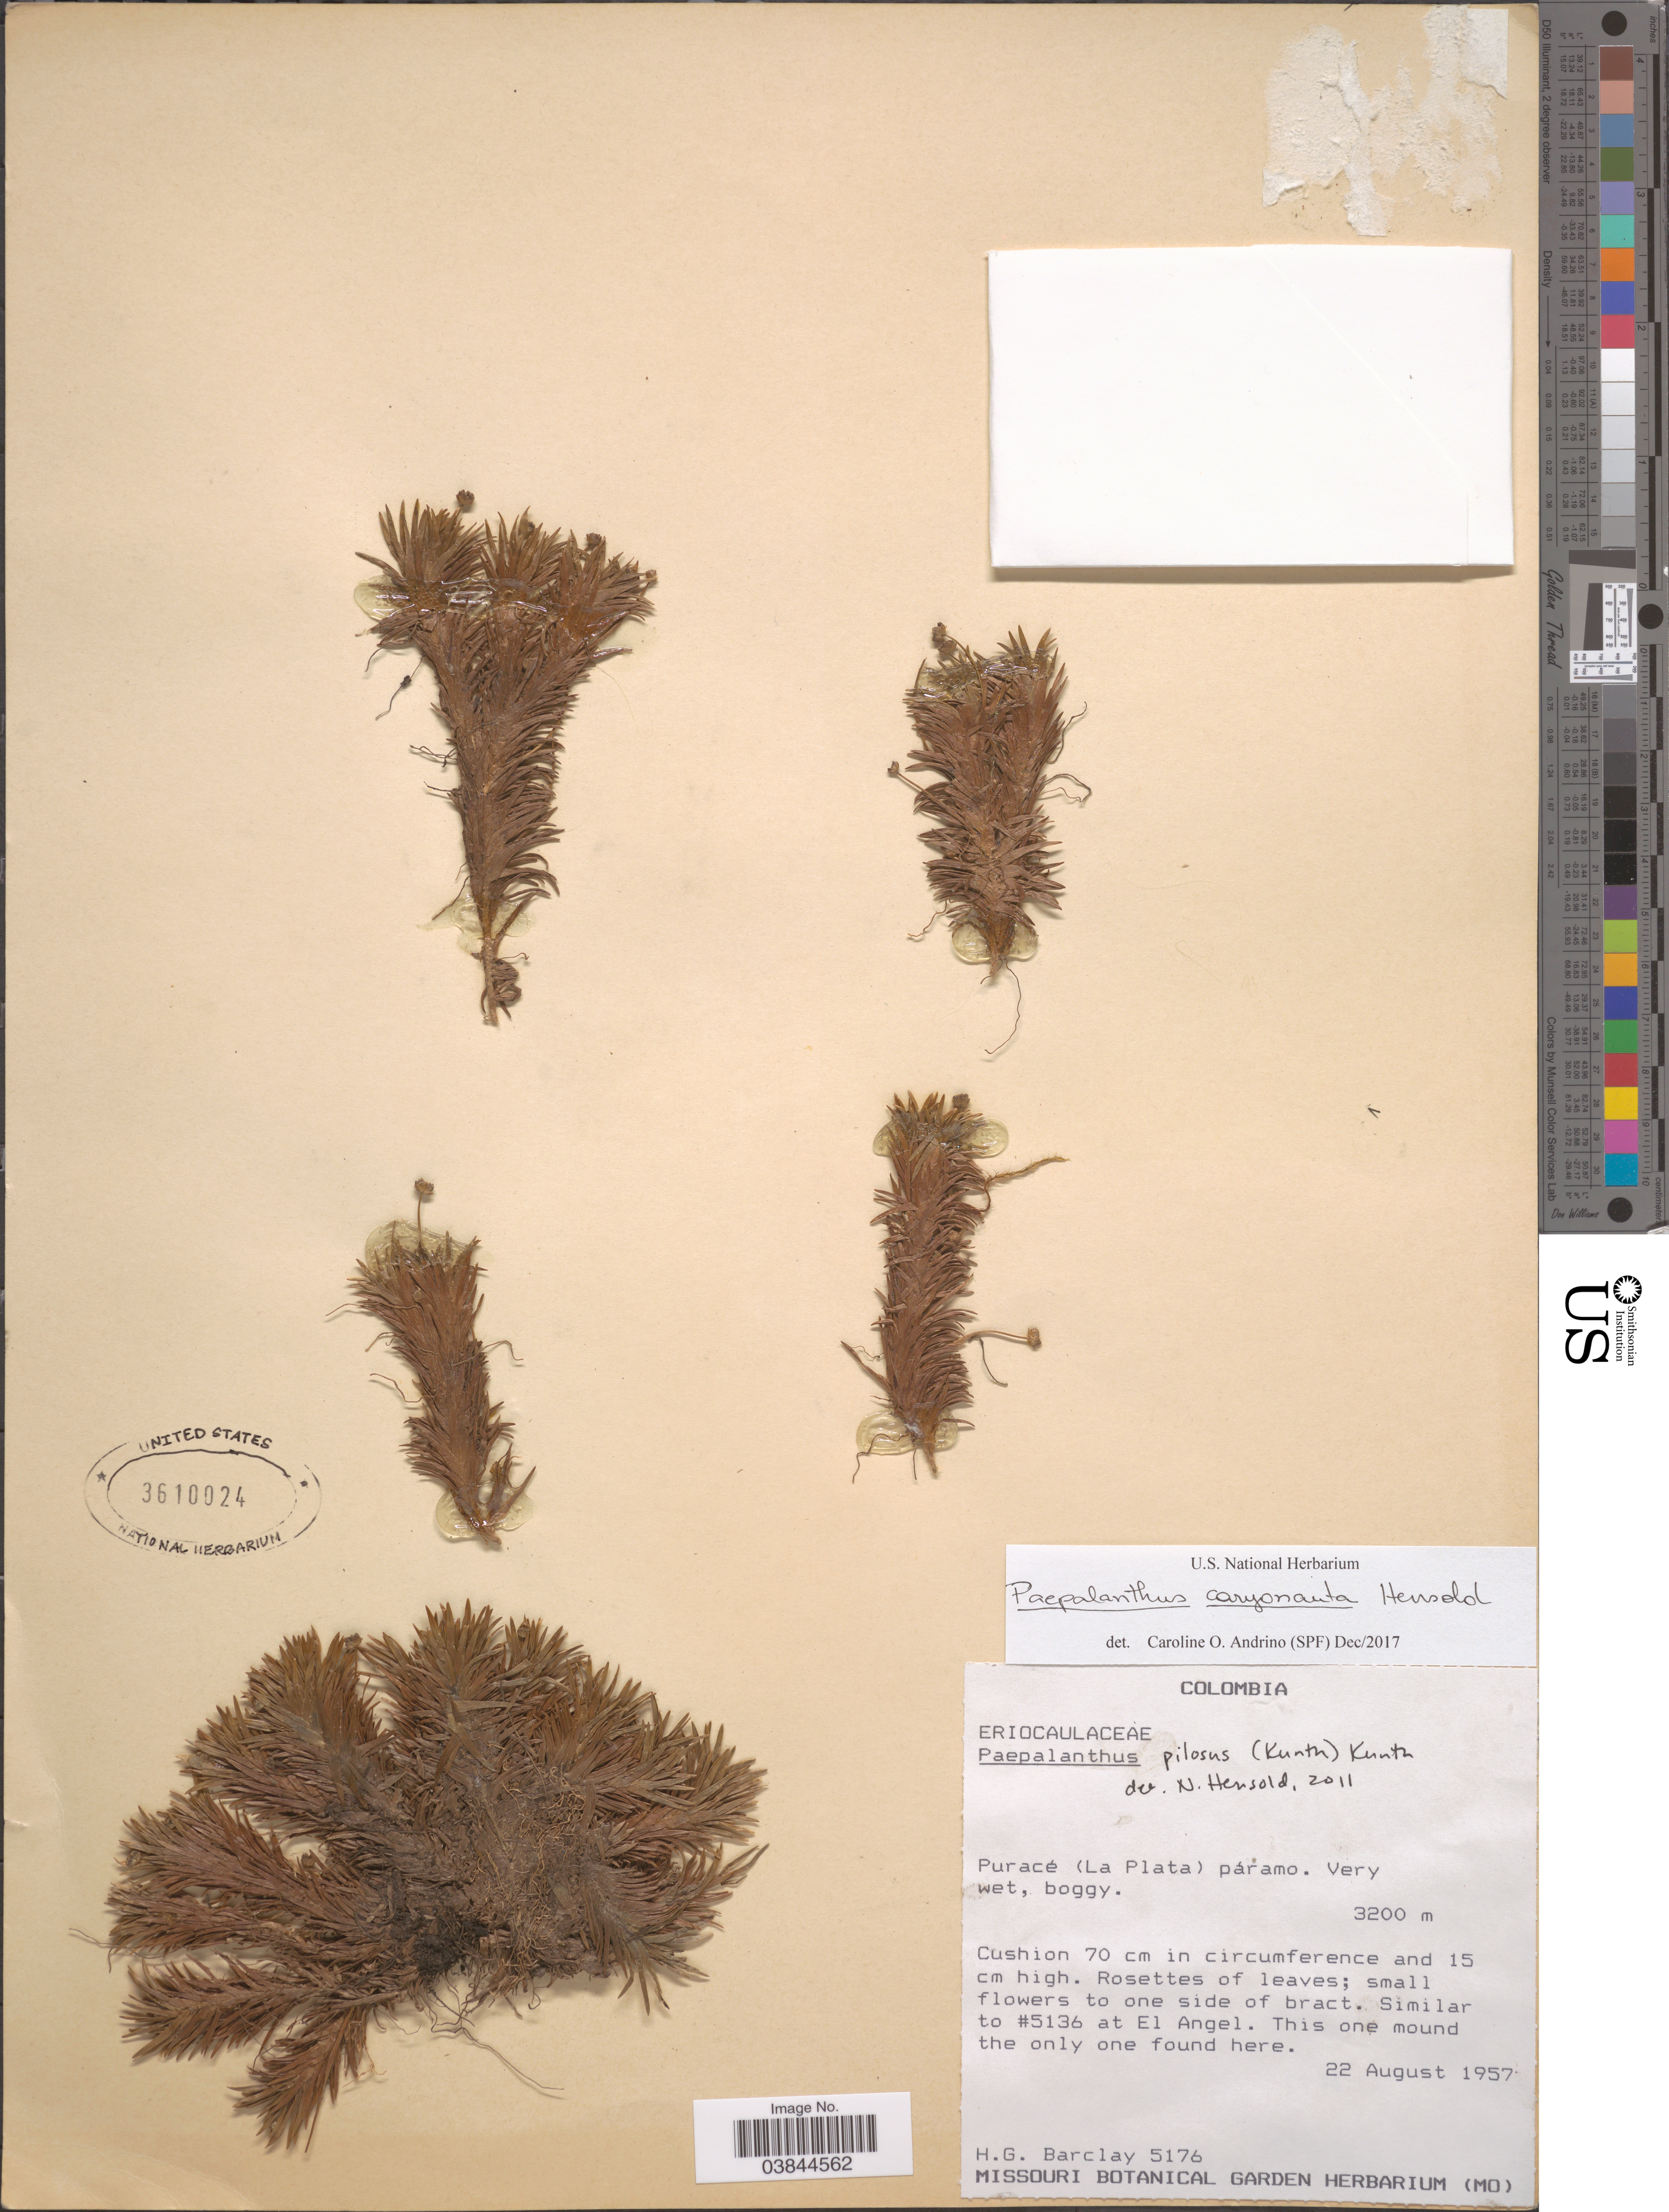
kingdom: Plantae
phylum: Tracheophyta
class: Liliopsida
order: Poales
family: Eriocaulaceae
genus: Paepalanthus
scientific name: Paepalanthus caryonauta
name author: Hensold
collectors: H. G. Barclay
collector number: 5176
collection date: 1957-08-22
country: Colombia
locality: Puracé (La Plata) páramo.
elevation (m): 3200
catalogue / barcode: US 3610024